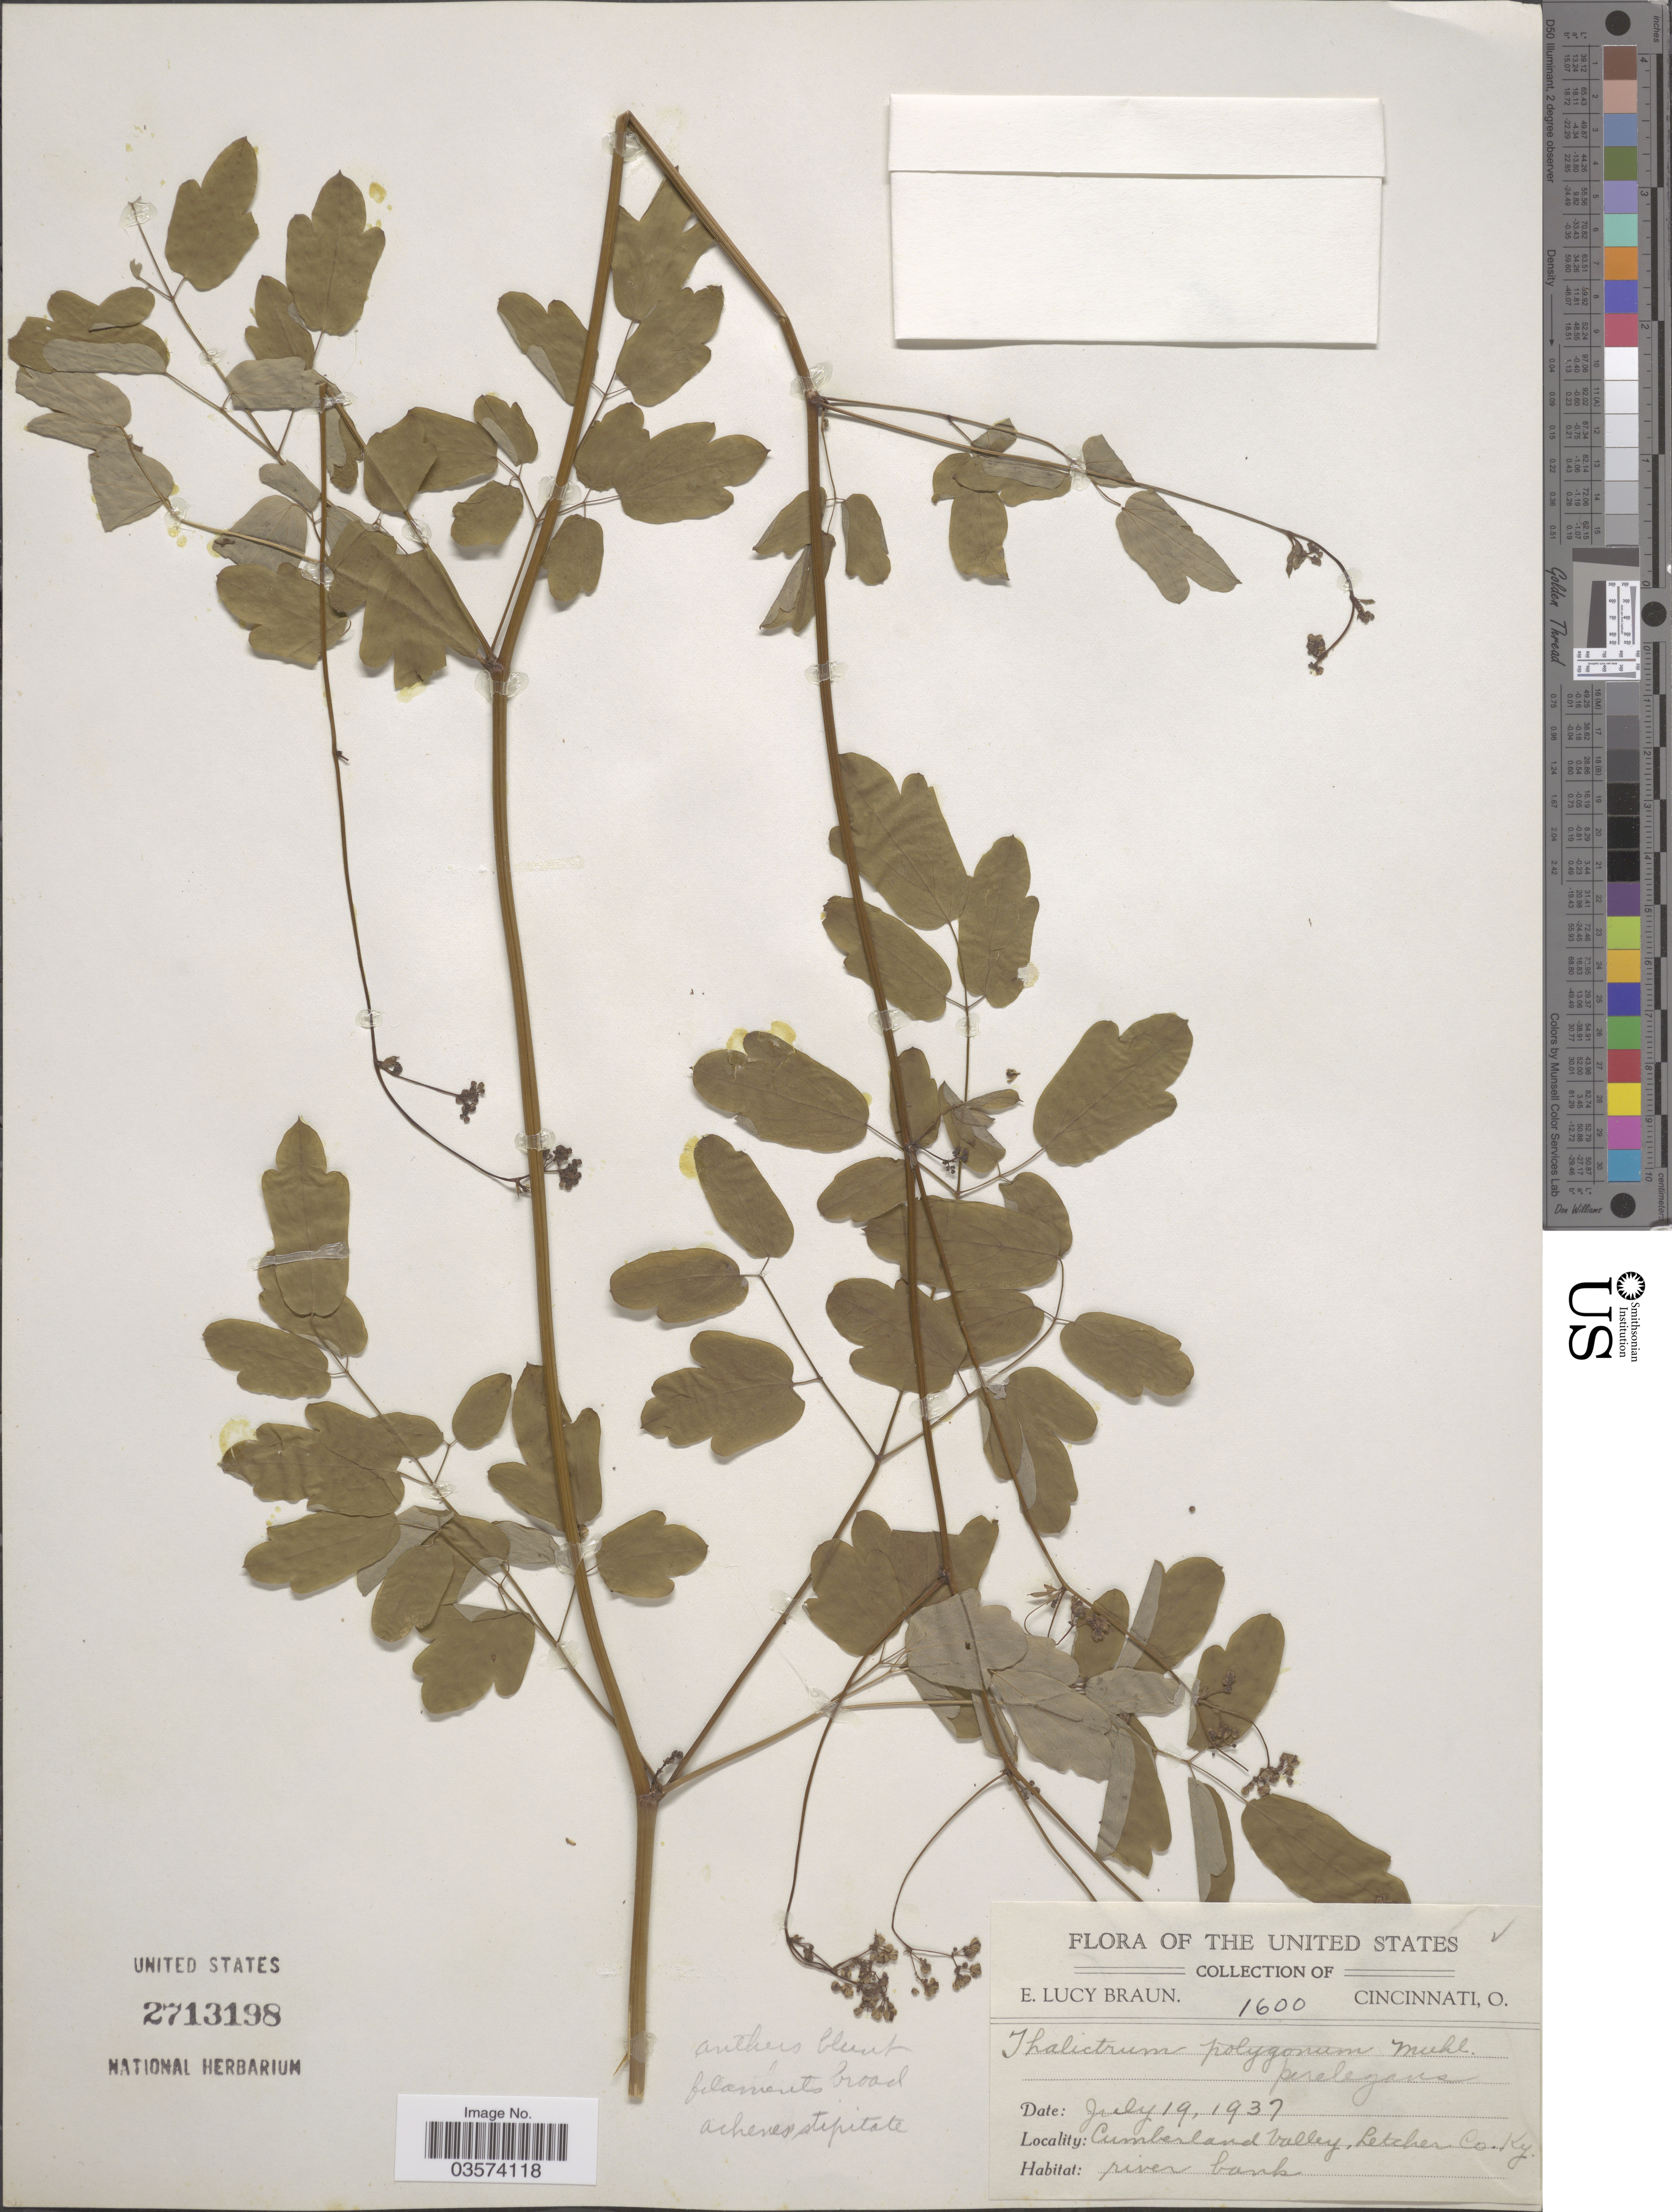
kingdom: Plantae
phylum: Tracheophyta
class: Magnoliopsida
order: Ranunculales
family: Ranunculaceae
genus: Thalictrum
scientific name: Thalictrum perelegans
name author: Greene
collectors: E. L. Braun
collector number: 1600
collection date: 1937-07-19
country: United States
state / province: Kentucky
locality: Cumberland Valley, Letcher Co.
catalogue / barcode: US 2713198